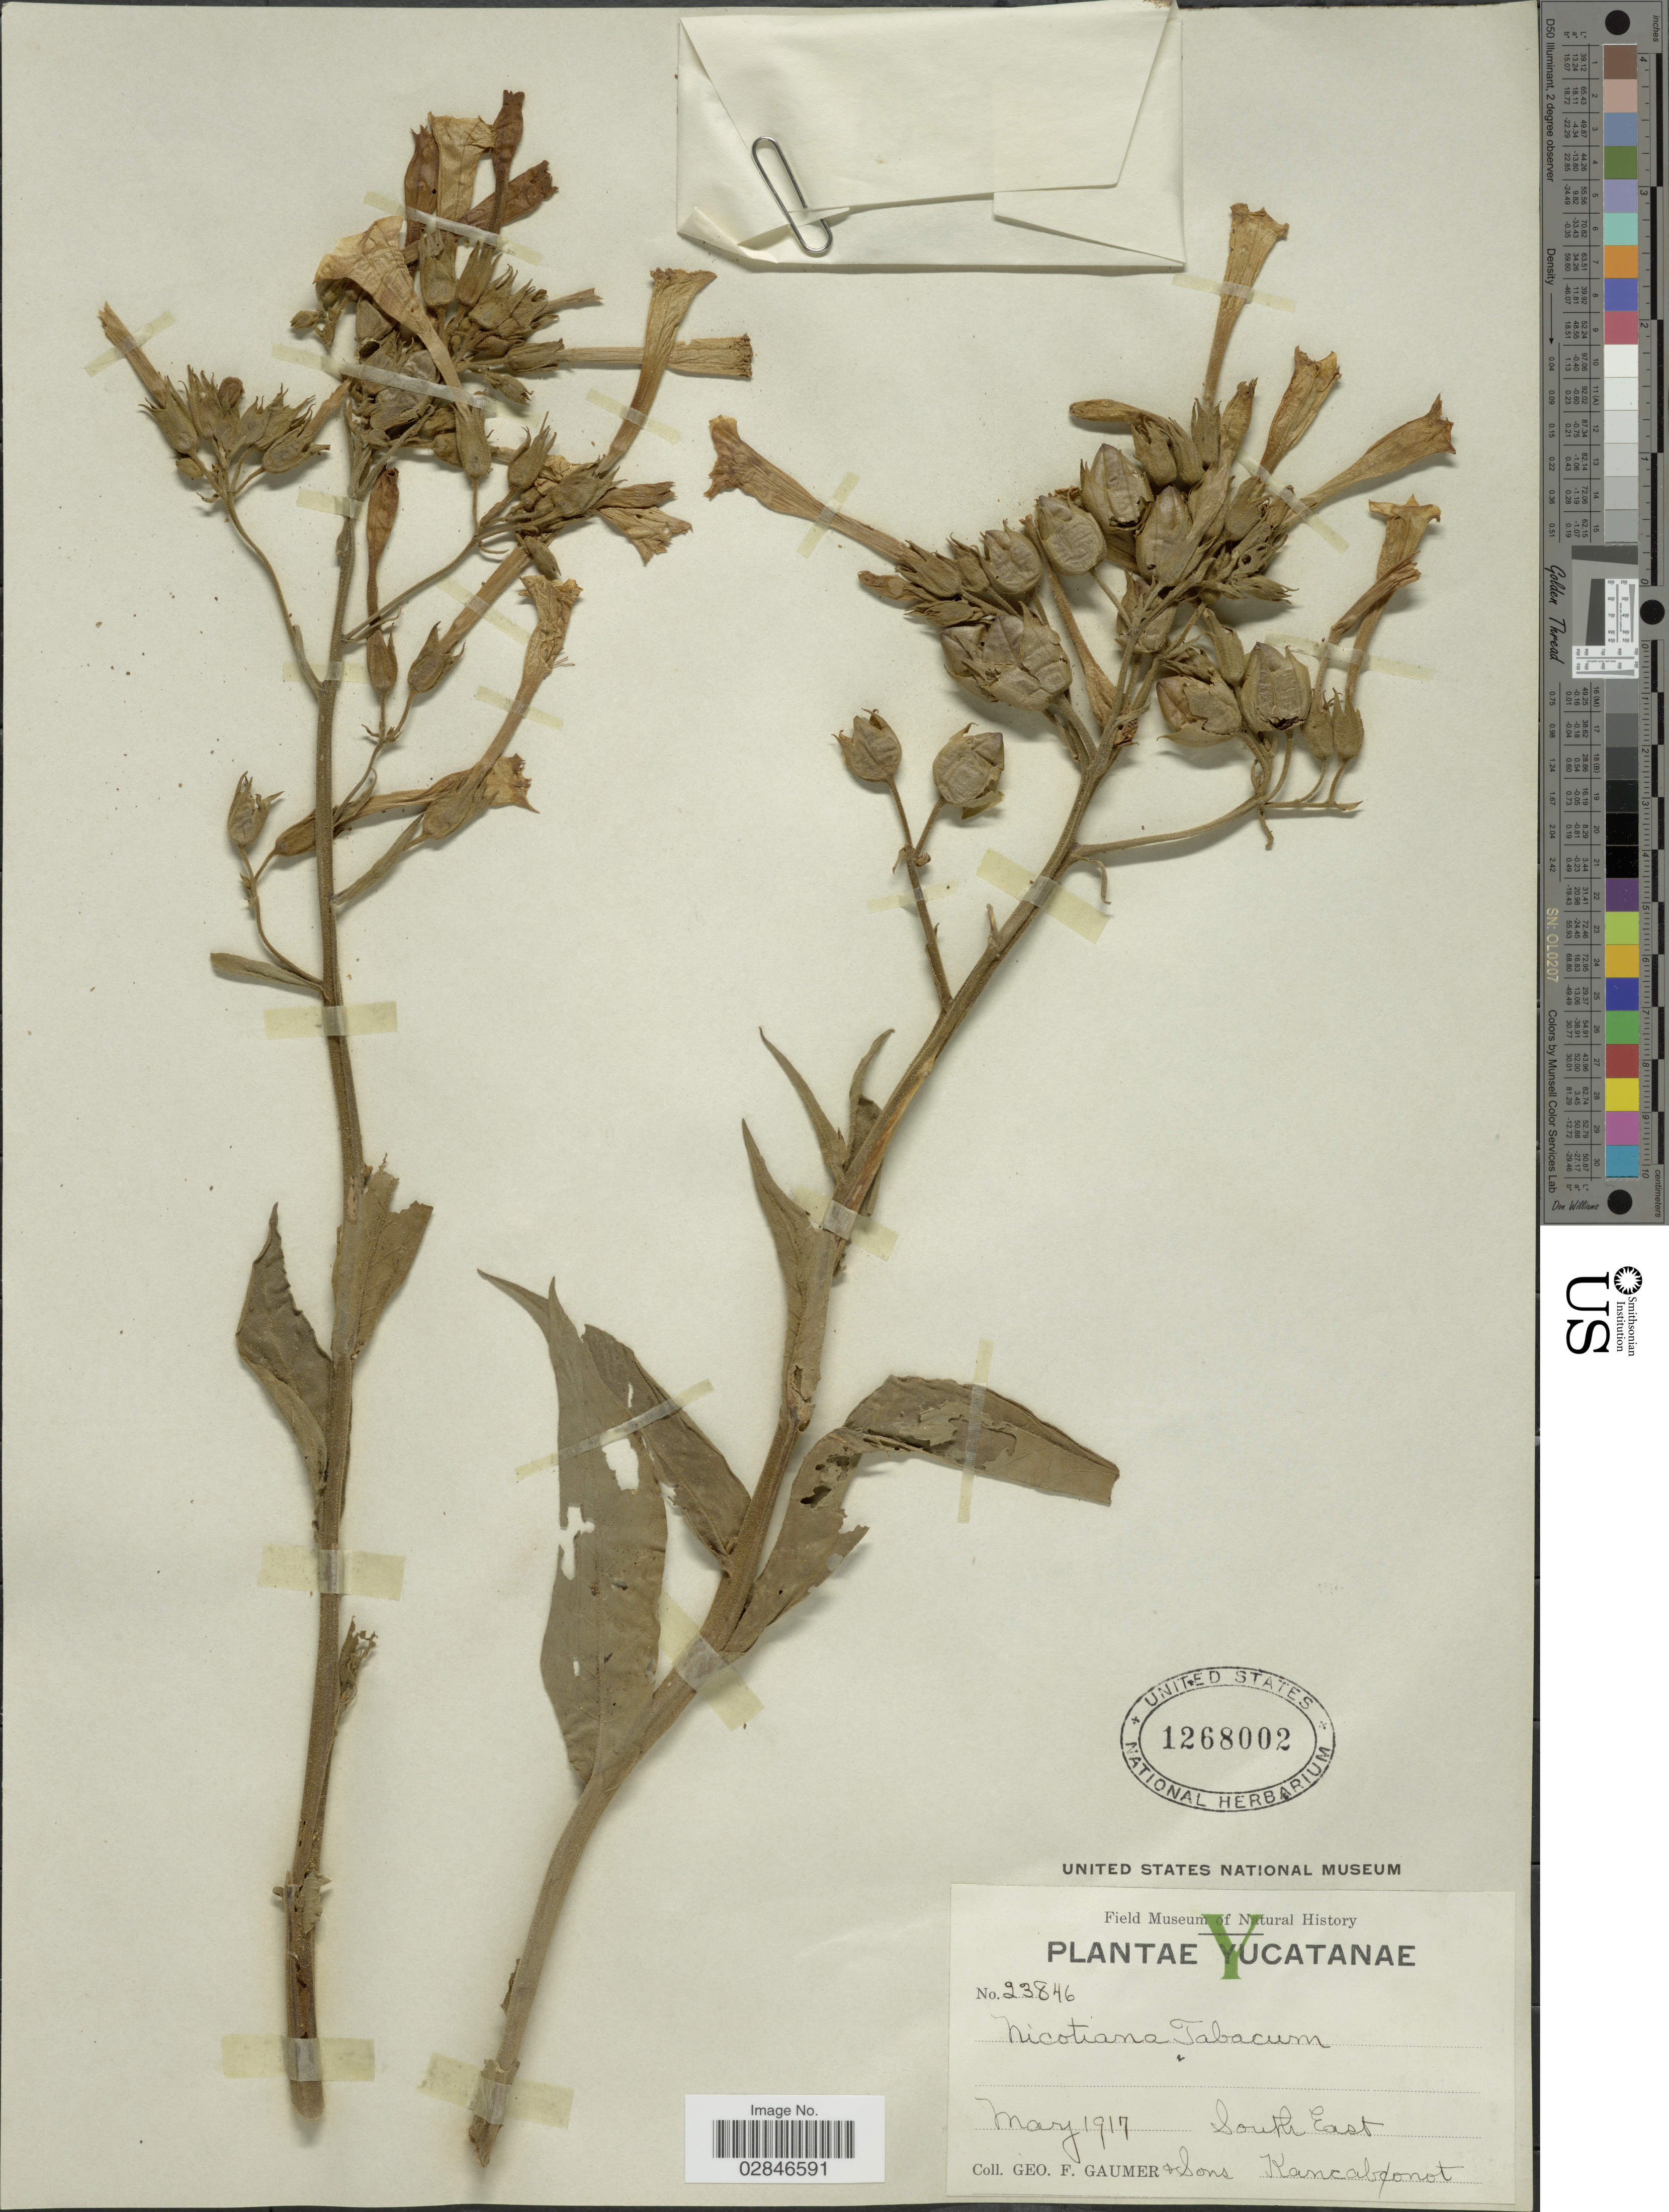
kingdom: Plantae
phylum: Tracheophyta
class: Magnoliopsida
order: Solanales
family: Solanaceae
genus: Nicotiana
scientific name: Nicotiana tabacum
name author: L.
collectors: G. F. Gaumer & et al.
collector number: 23846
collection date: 1917-05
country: Mexico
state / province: Yucatán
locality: South East.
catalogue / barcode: US 1268002